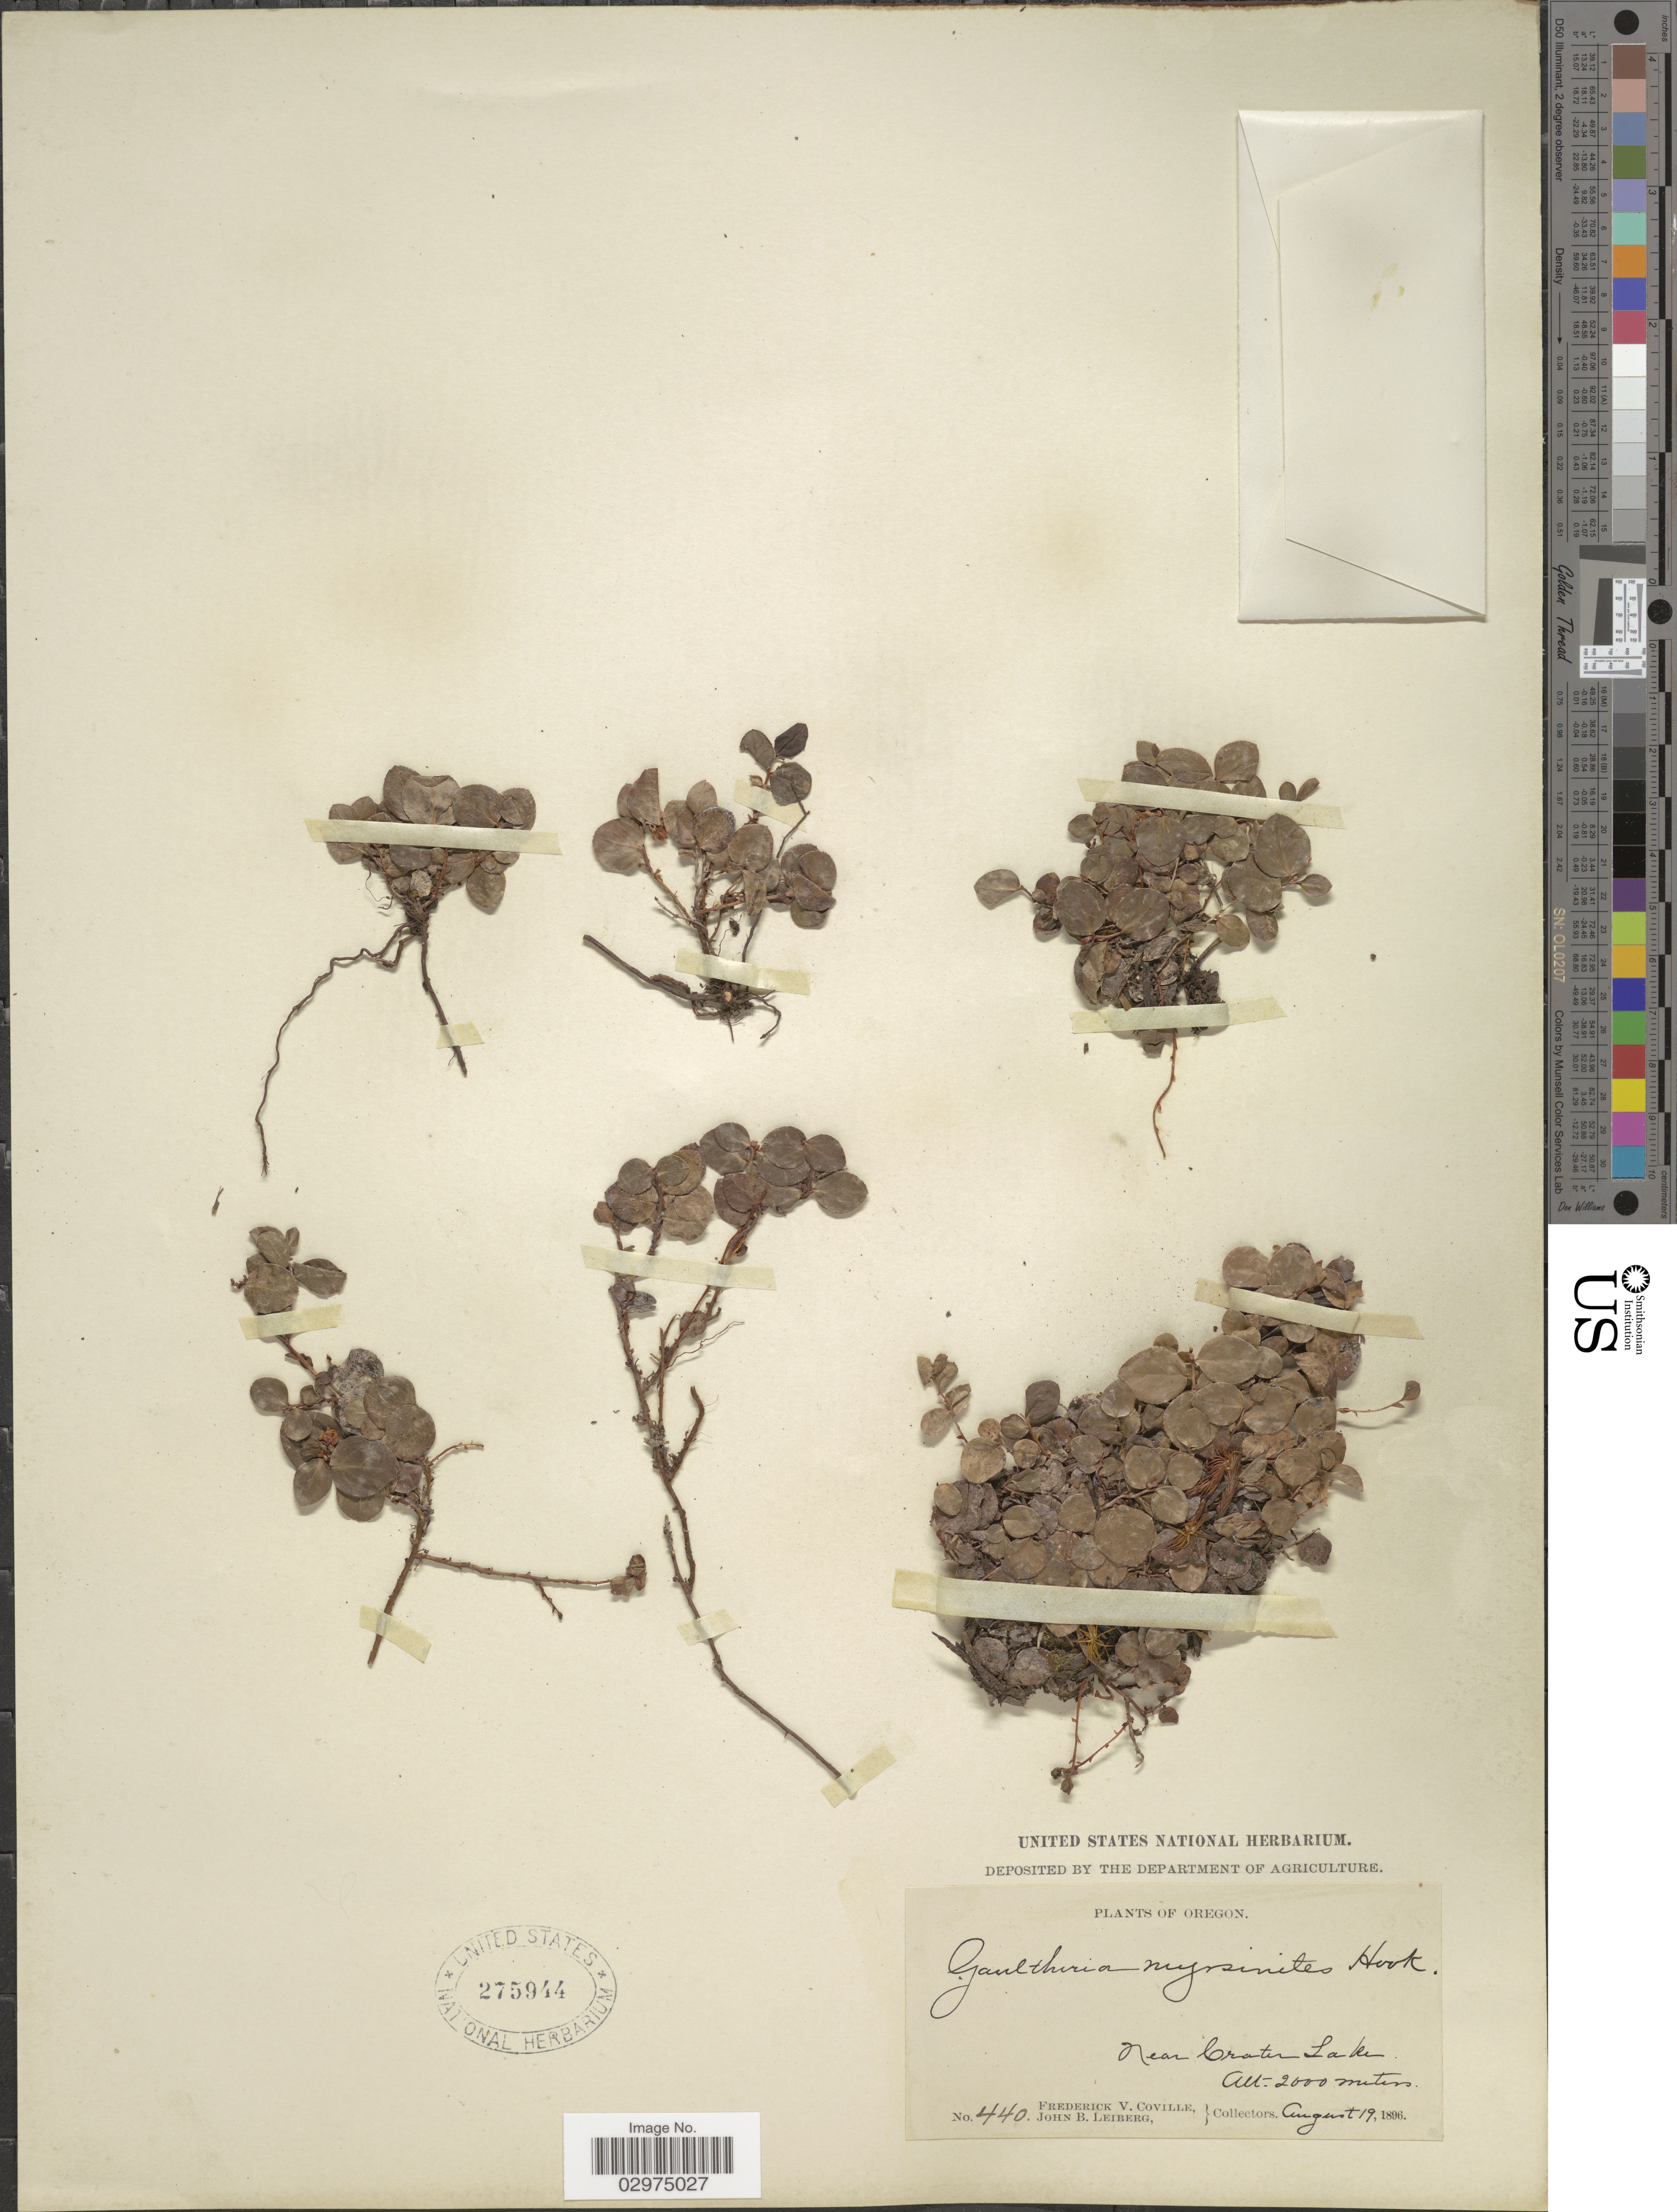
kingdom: Plantae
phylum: Tracheophyta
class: Magnoliopsida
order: Ericales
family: Ericaceae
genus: Gaultheria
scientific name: Gaultheria humifusa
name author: (Graham) Rydb.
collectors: F. V. Coville & J. B. Leiberg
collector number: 440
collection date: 1896-08-19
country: United States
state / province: Oregon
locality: Near Crater Lake.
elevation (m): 2000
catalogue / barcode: US 275944